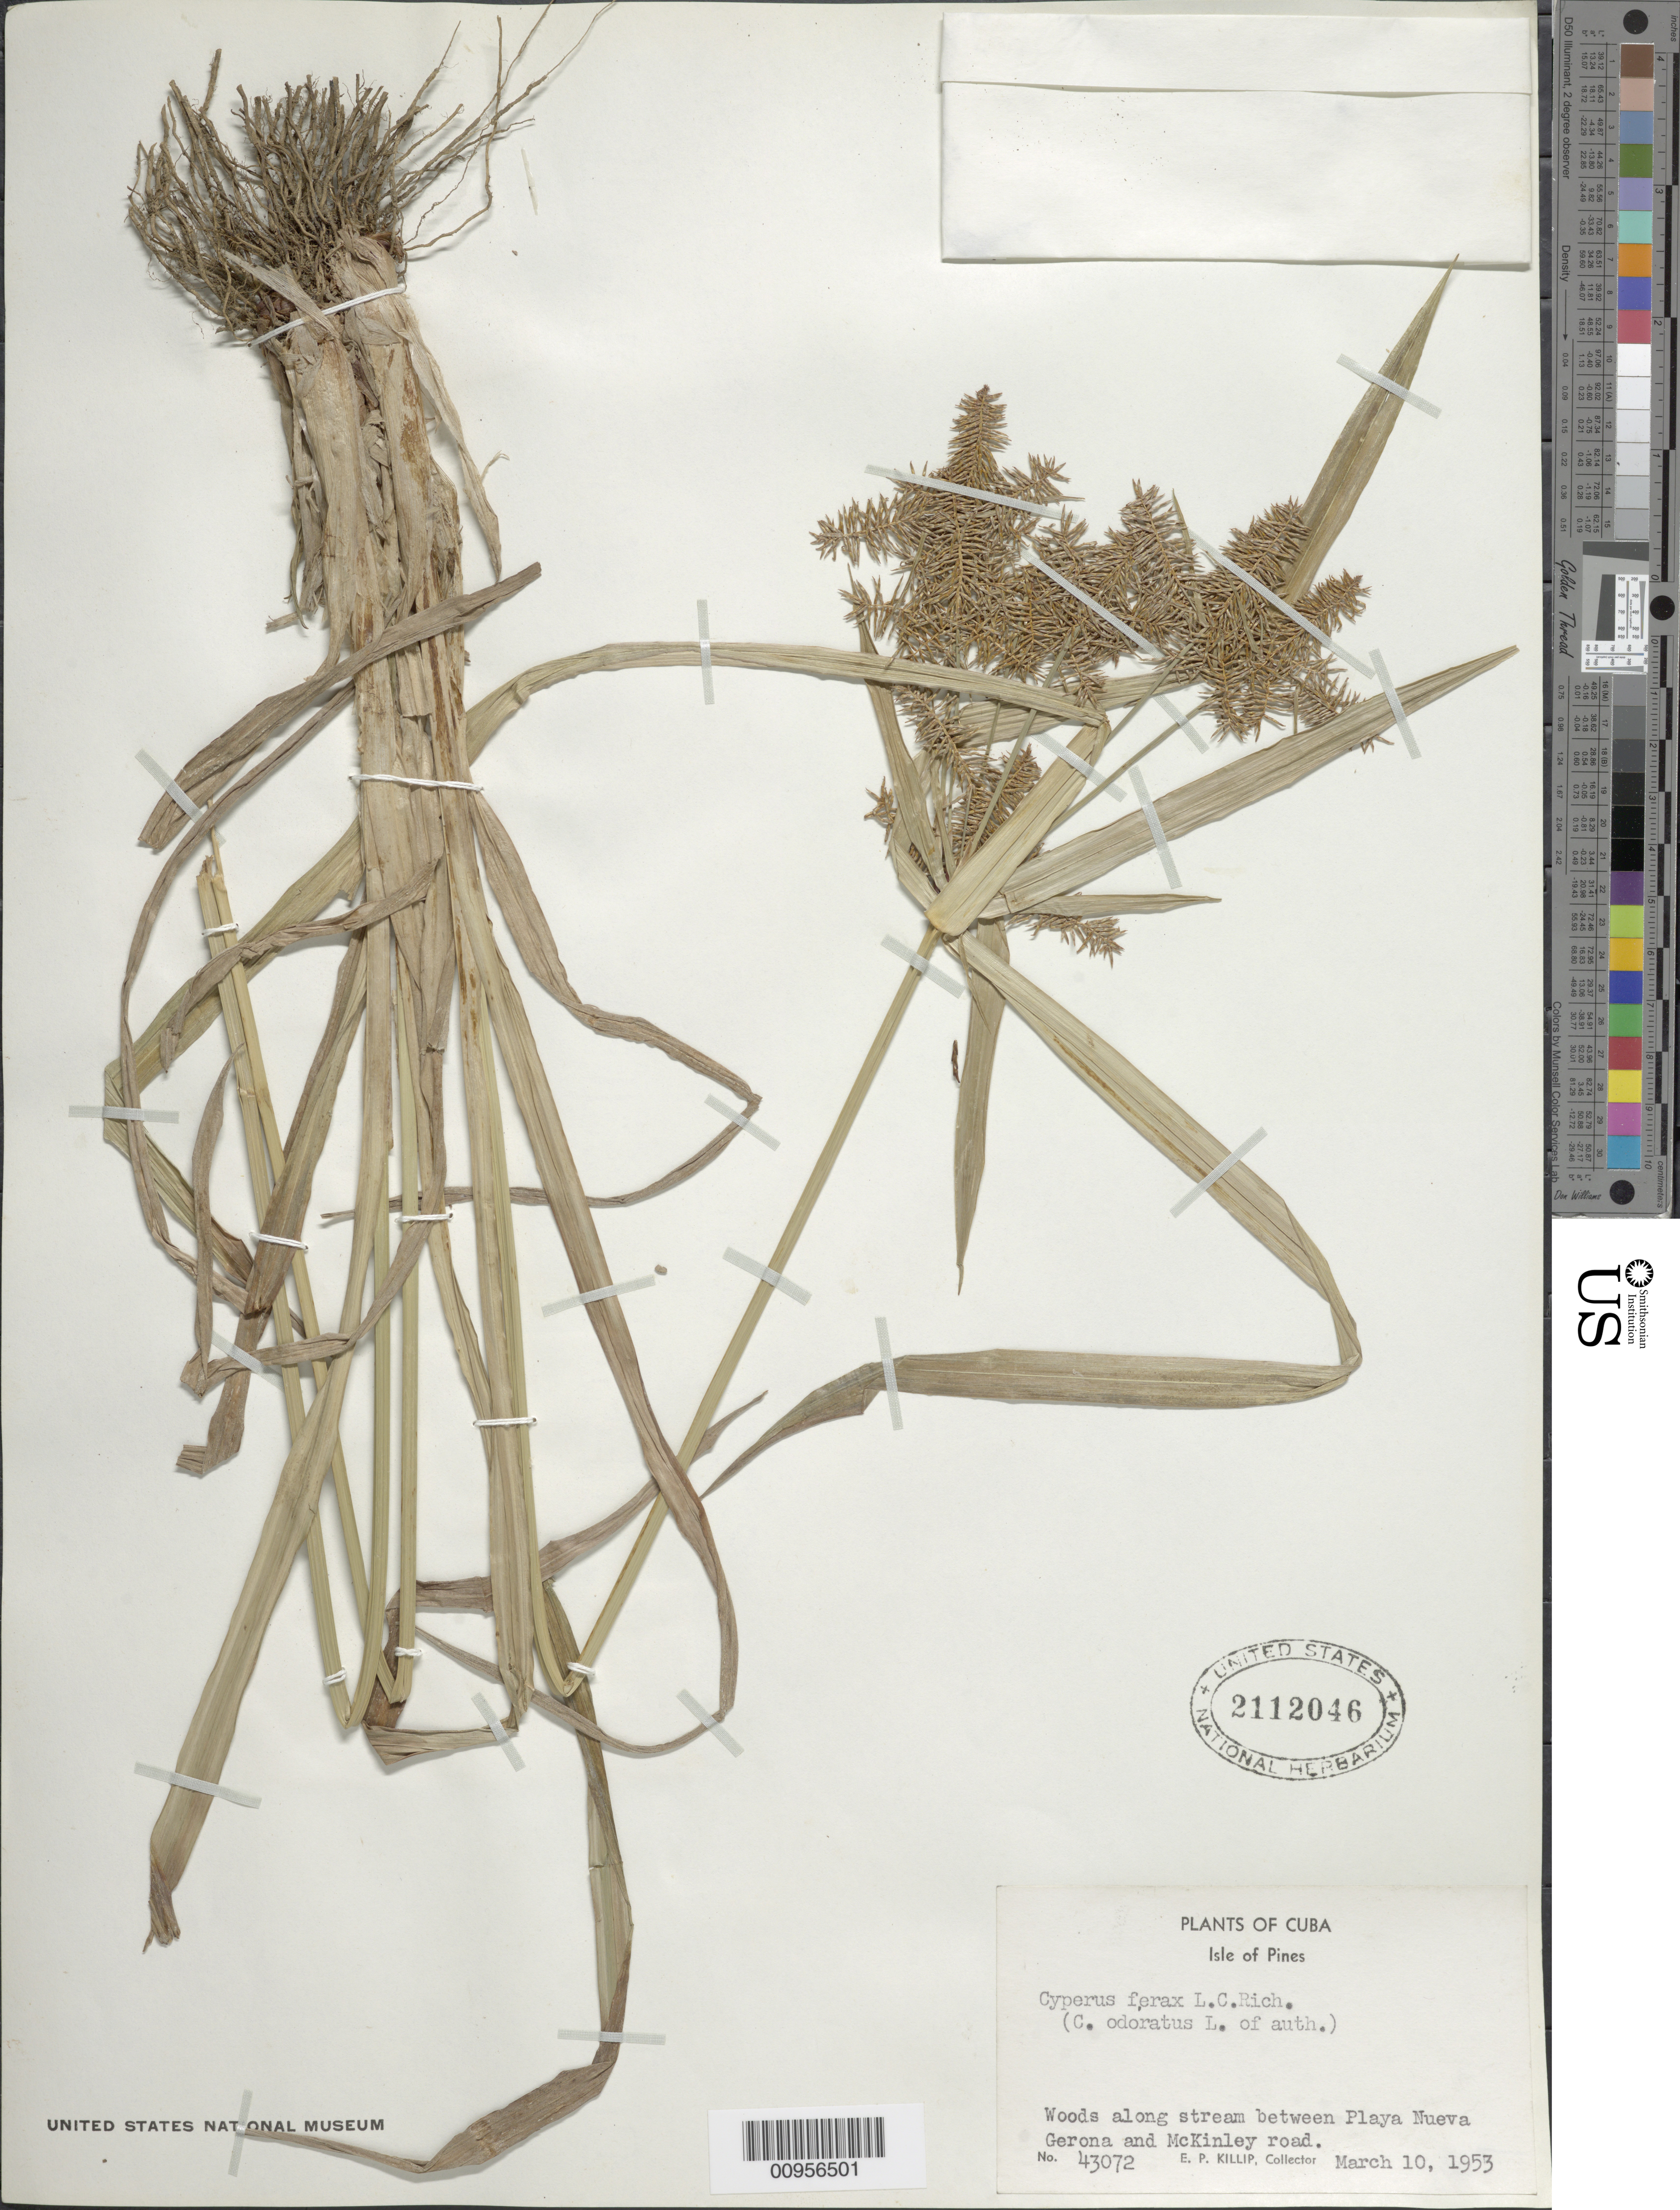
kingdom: Plantae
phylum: Tracheophyta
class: Liliopsida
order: Poales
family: Cyperaceae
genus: Cyperus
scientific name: Cyperus odoratus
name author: L.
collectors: E. P. Killip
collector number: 43072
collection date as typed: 10 Mar 1953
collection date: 1953-03-10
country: Cuba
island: Isla de la Juventud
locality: Isle of Pines, between Playa Nueva Gerona and McKinley road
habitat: Woods along stream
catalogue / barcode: US 2112046